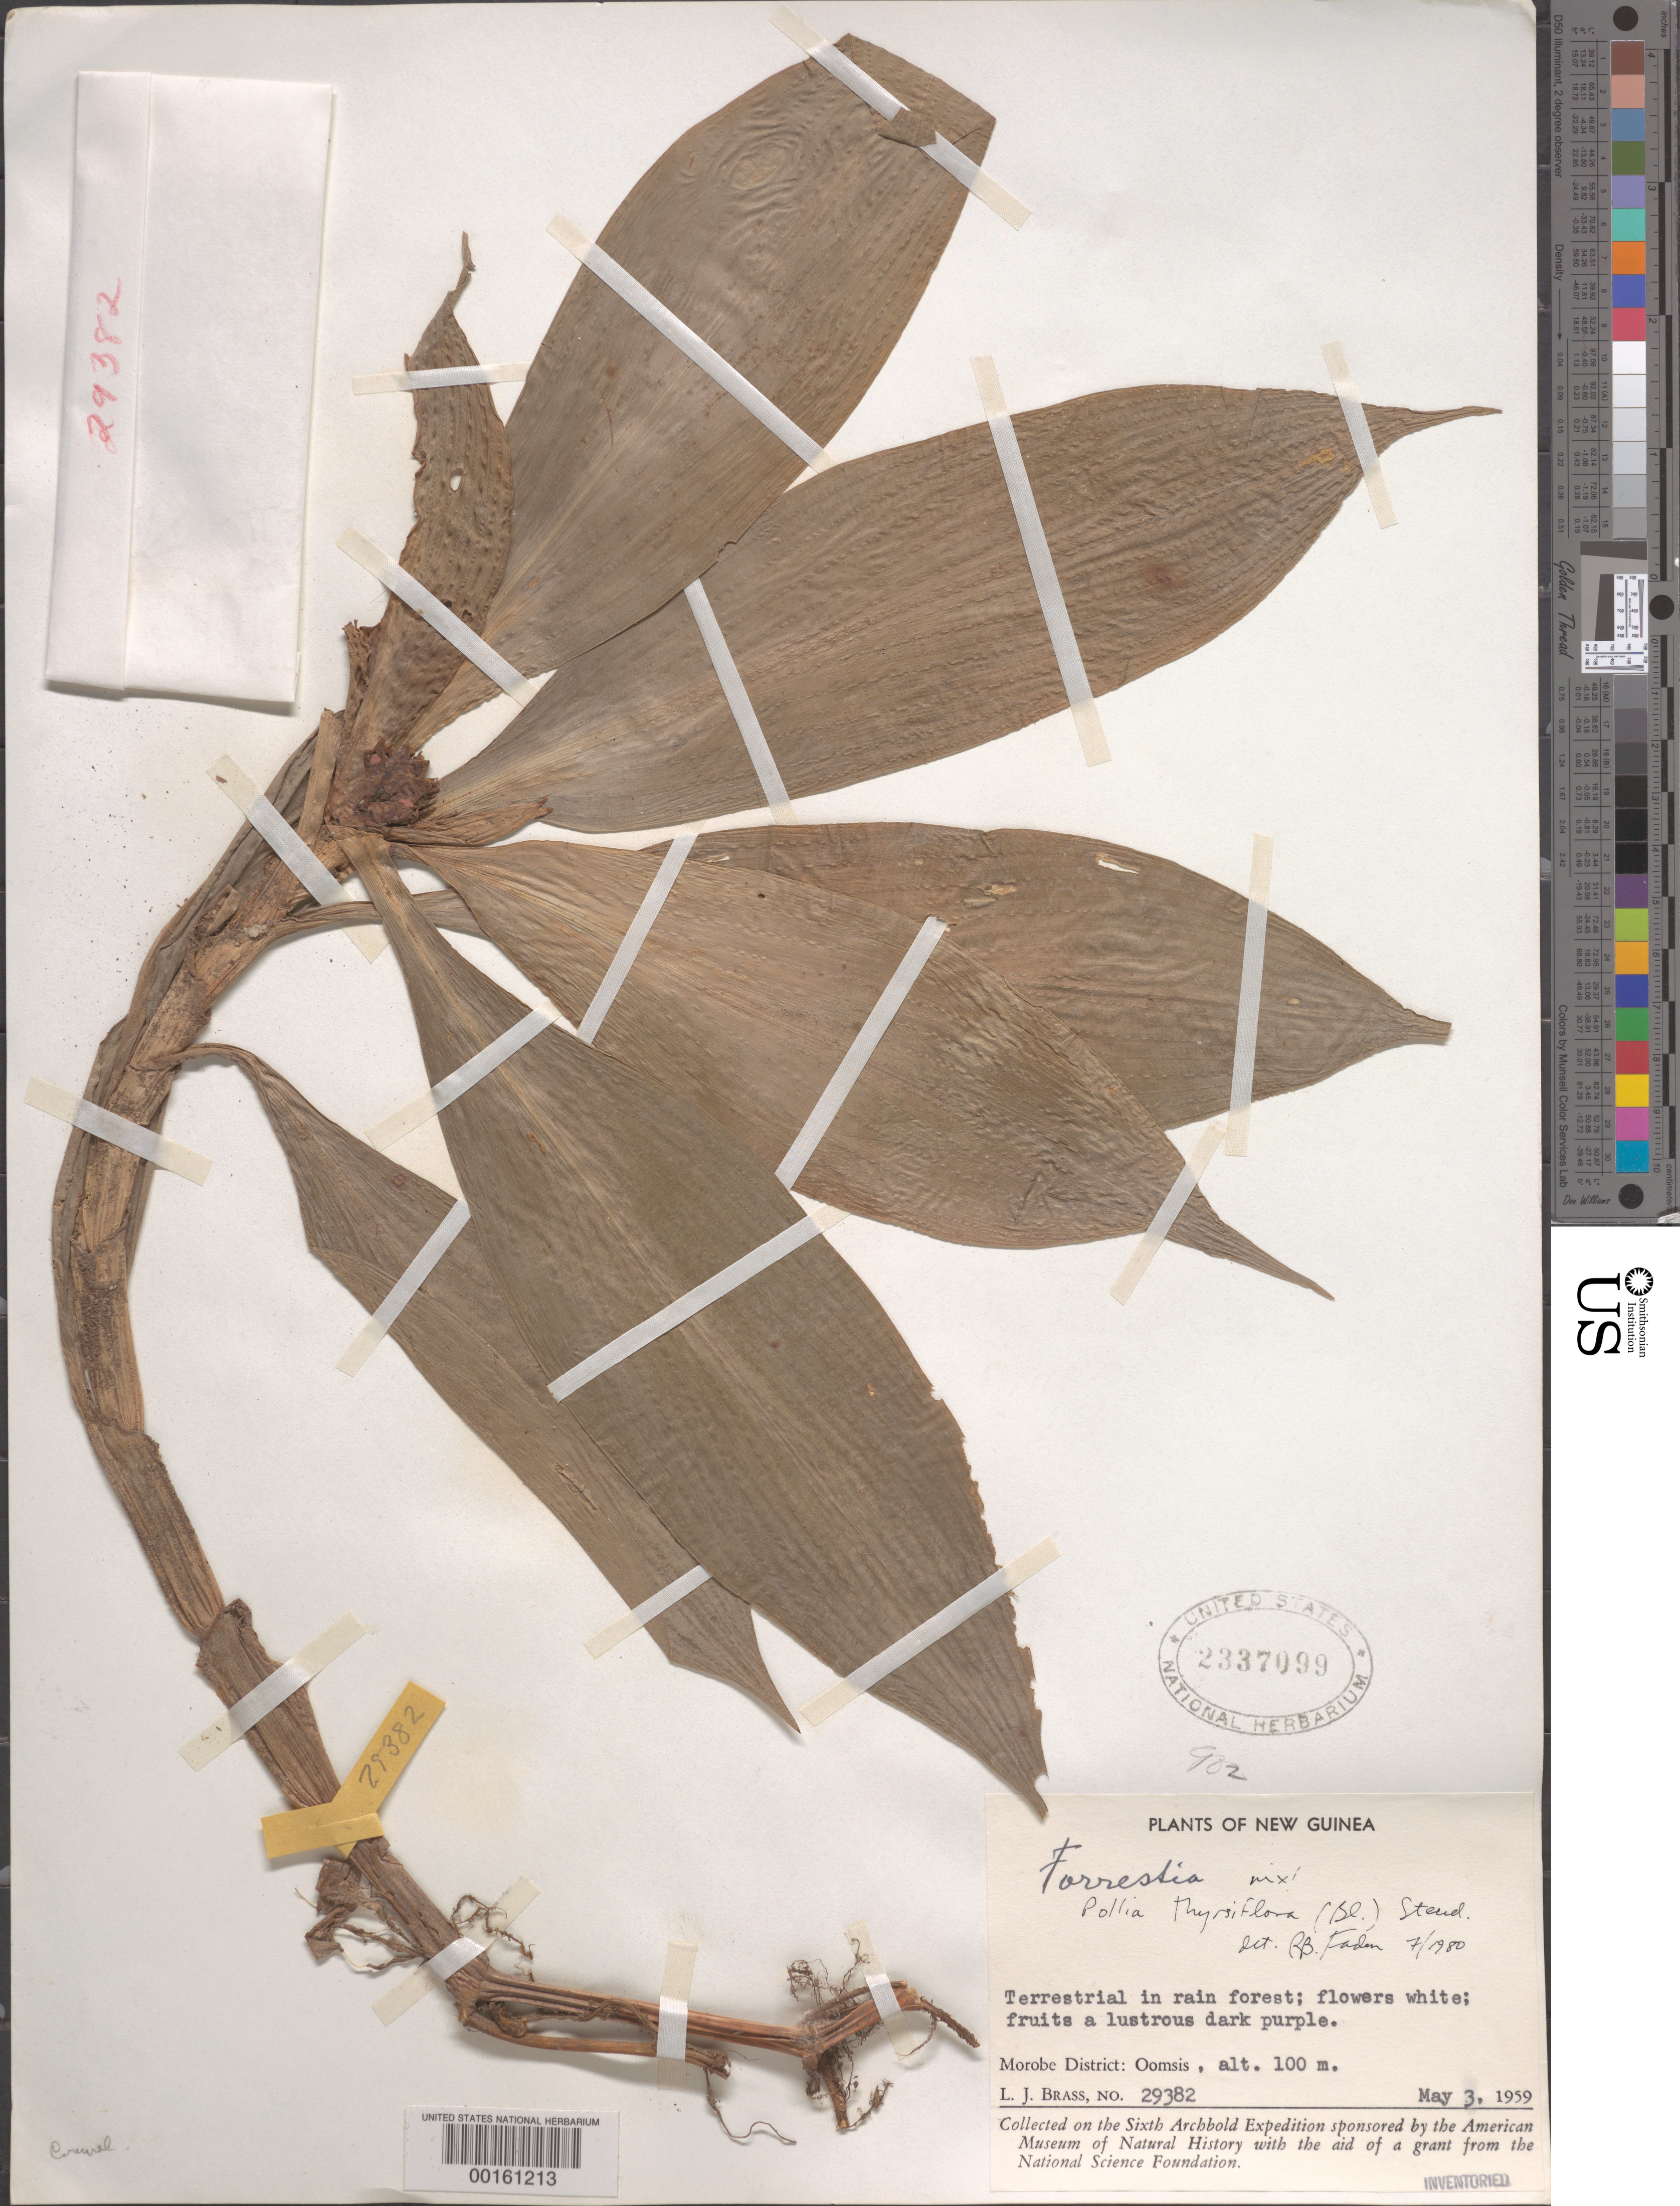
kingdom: Plantae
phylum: Tracheophyta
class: Liliopsida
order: Commelinales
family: Commelinaceae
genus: Pollia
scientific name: Pollia thyrsiflora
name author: (Blume) Steud.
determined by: Faden, Robert B., (US), Smithsonian Institution - National Museum of Natural History (UNITED STATES)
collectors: L. J. Brass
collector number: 29382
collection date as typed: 03 May 1959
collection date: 1959-05-03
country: Papua New Guinea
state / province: Morobe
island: New Guinea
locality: Oomsis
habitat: Terrestrial in rainforest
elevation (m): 100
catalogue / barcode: US 2337099